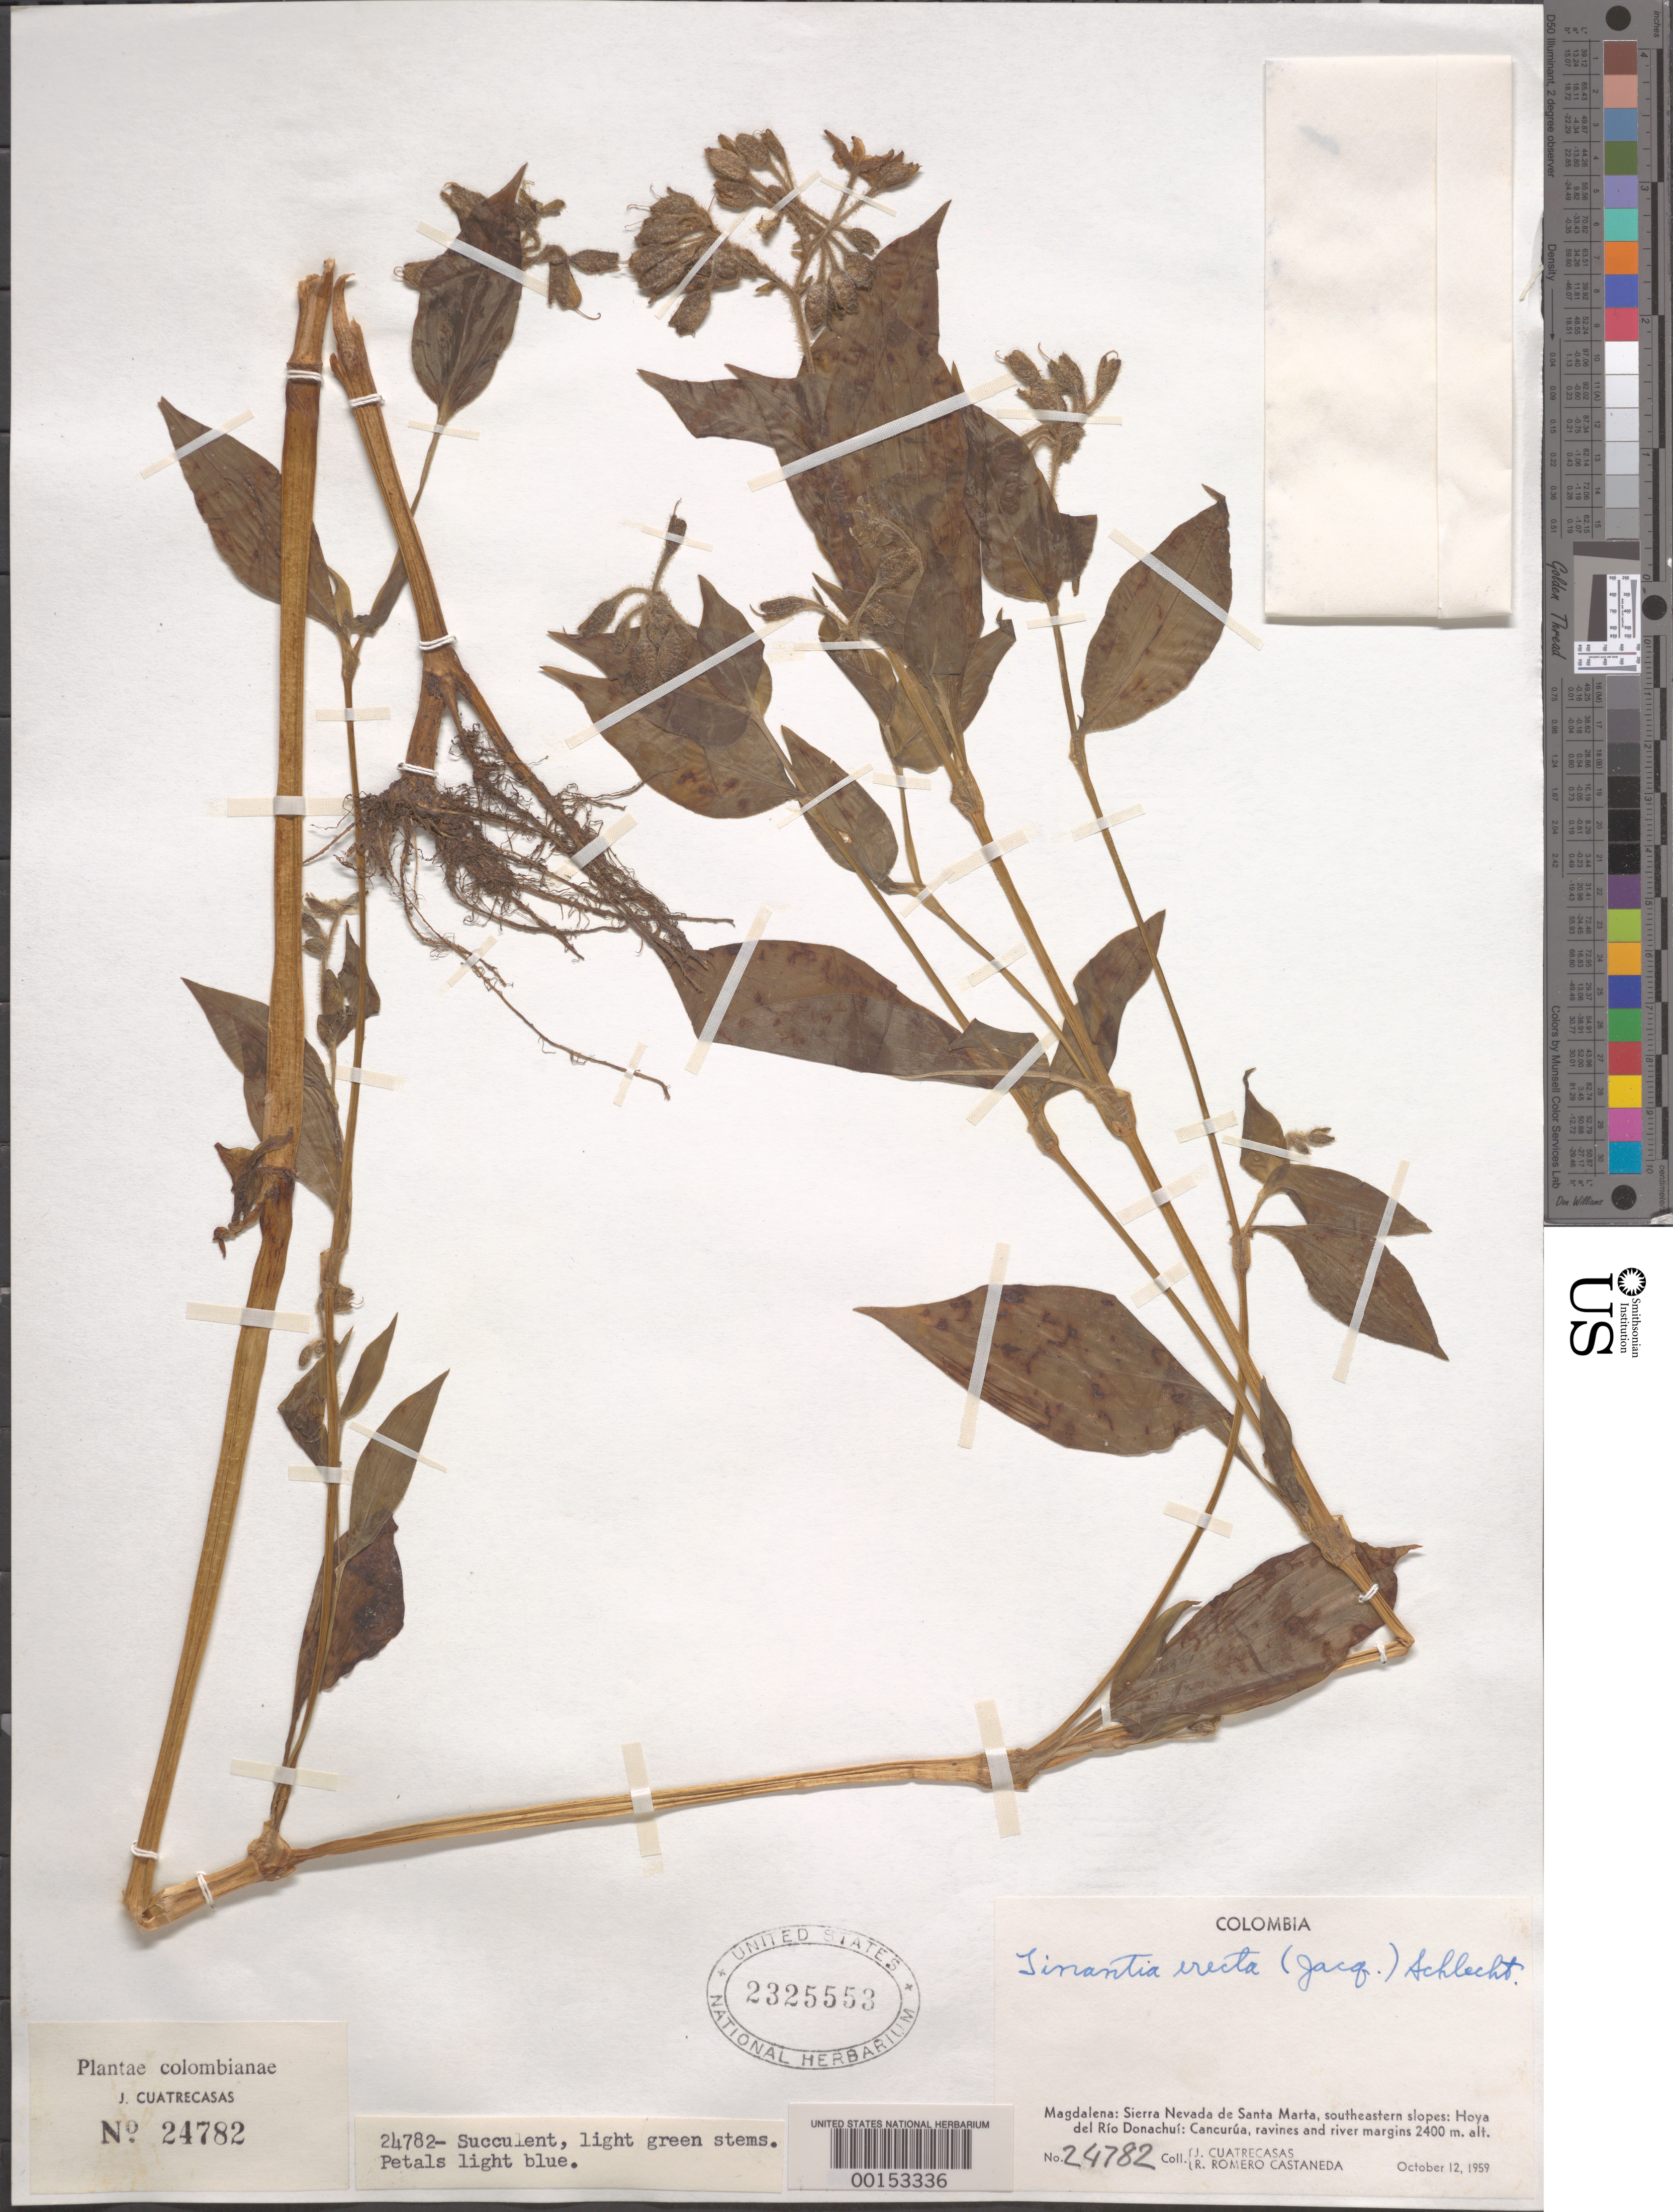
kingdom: Plantae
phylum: Tracheophyta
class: Liliopsida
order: Commelinales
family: Commelinaceae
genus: Tinantia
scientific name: Tinantia erecta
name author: (Jacq.) Fenzl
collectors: J. Cuatrecasas & R. Romero Castañeda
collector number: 24782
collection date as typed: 12 Oct 1959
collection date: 1959-10-12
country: Colombia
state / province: Magdalena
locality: Sierra Nevada de Santa Marta, near Rio Donachui: Cancurua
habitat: Ravines and riverbanks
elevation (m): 2400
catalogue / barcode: US 2325553